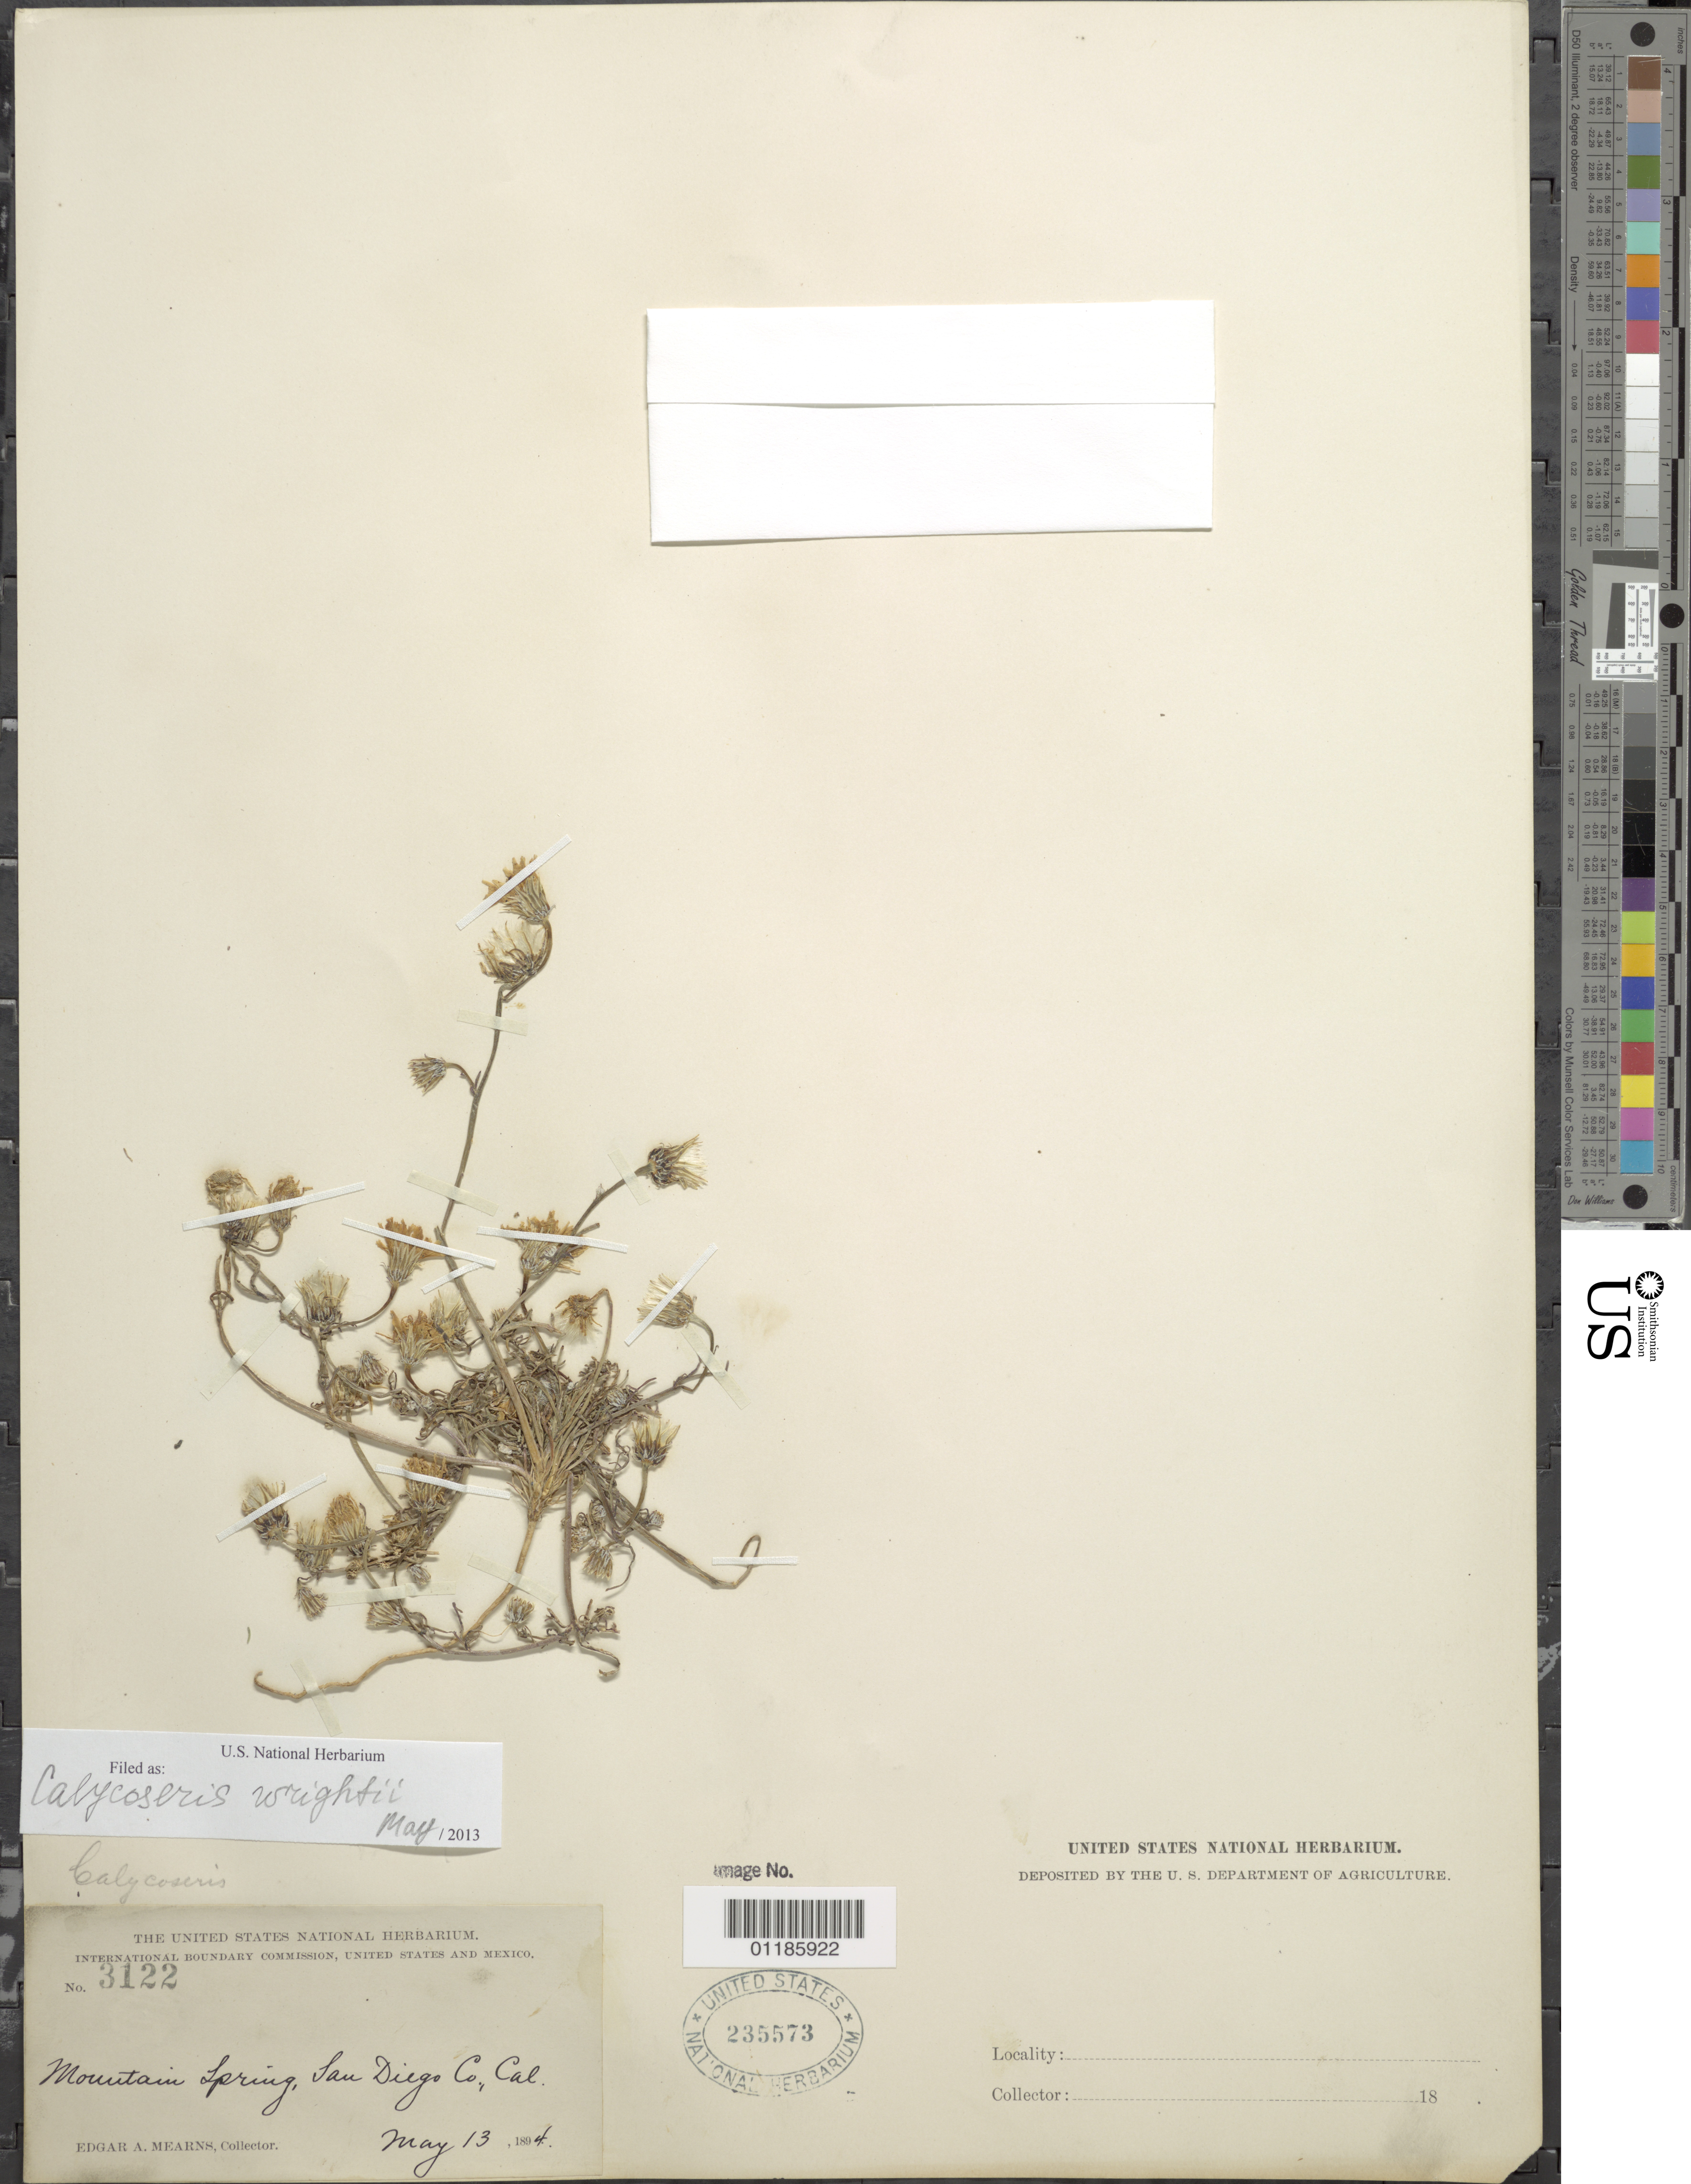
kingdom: Plantae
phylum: Tracheophyta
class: Magnoliopsida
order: Asterales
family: Asteraceae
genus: Calycoseris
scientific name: Calycoseris wrightii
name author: A. Gray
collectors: E. A. Mearns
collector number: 3122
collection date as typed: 13 May 1894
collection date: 1894-05-13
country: United States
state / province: California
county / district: San Diego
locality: Mountain Spring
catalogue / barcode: US 235573